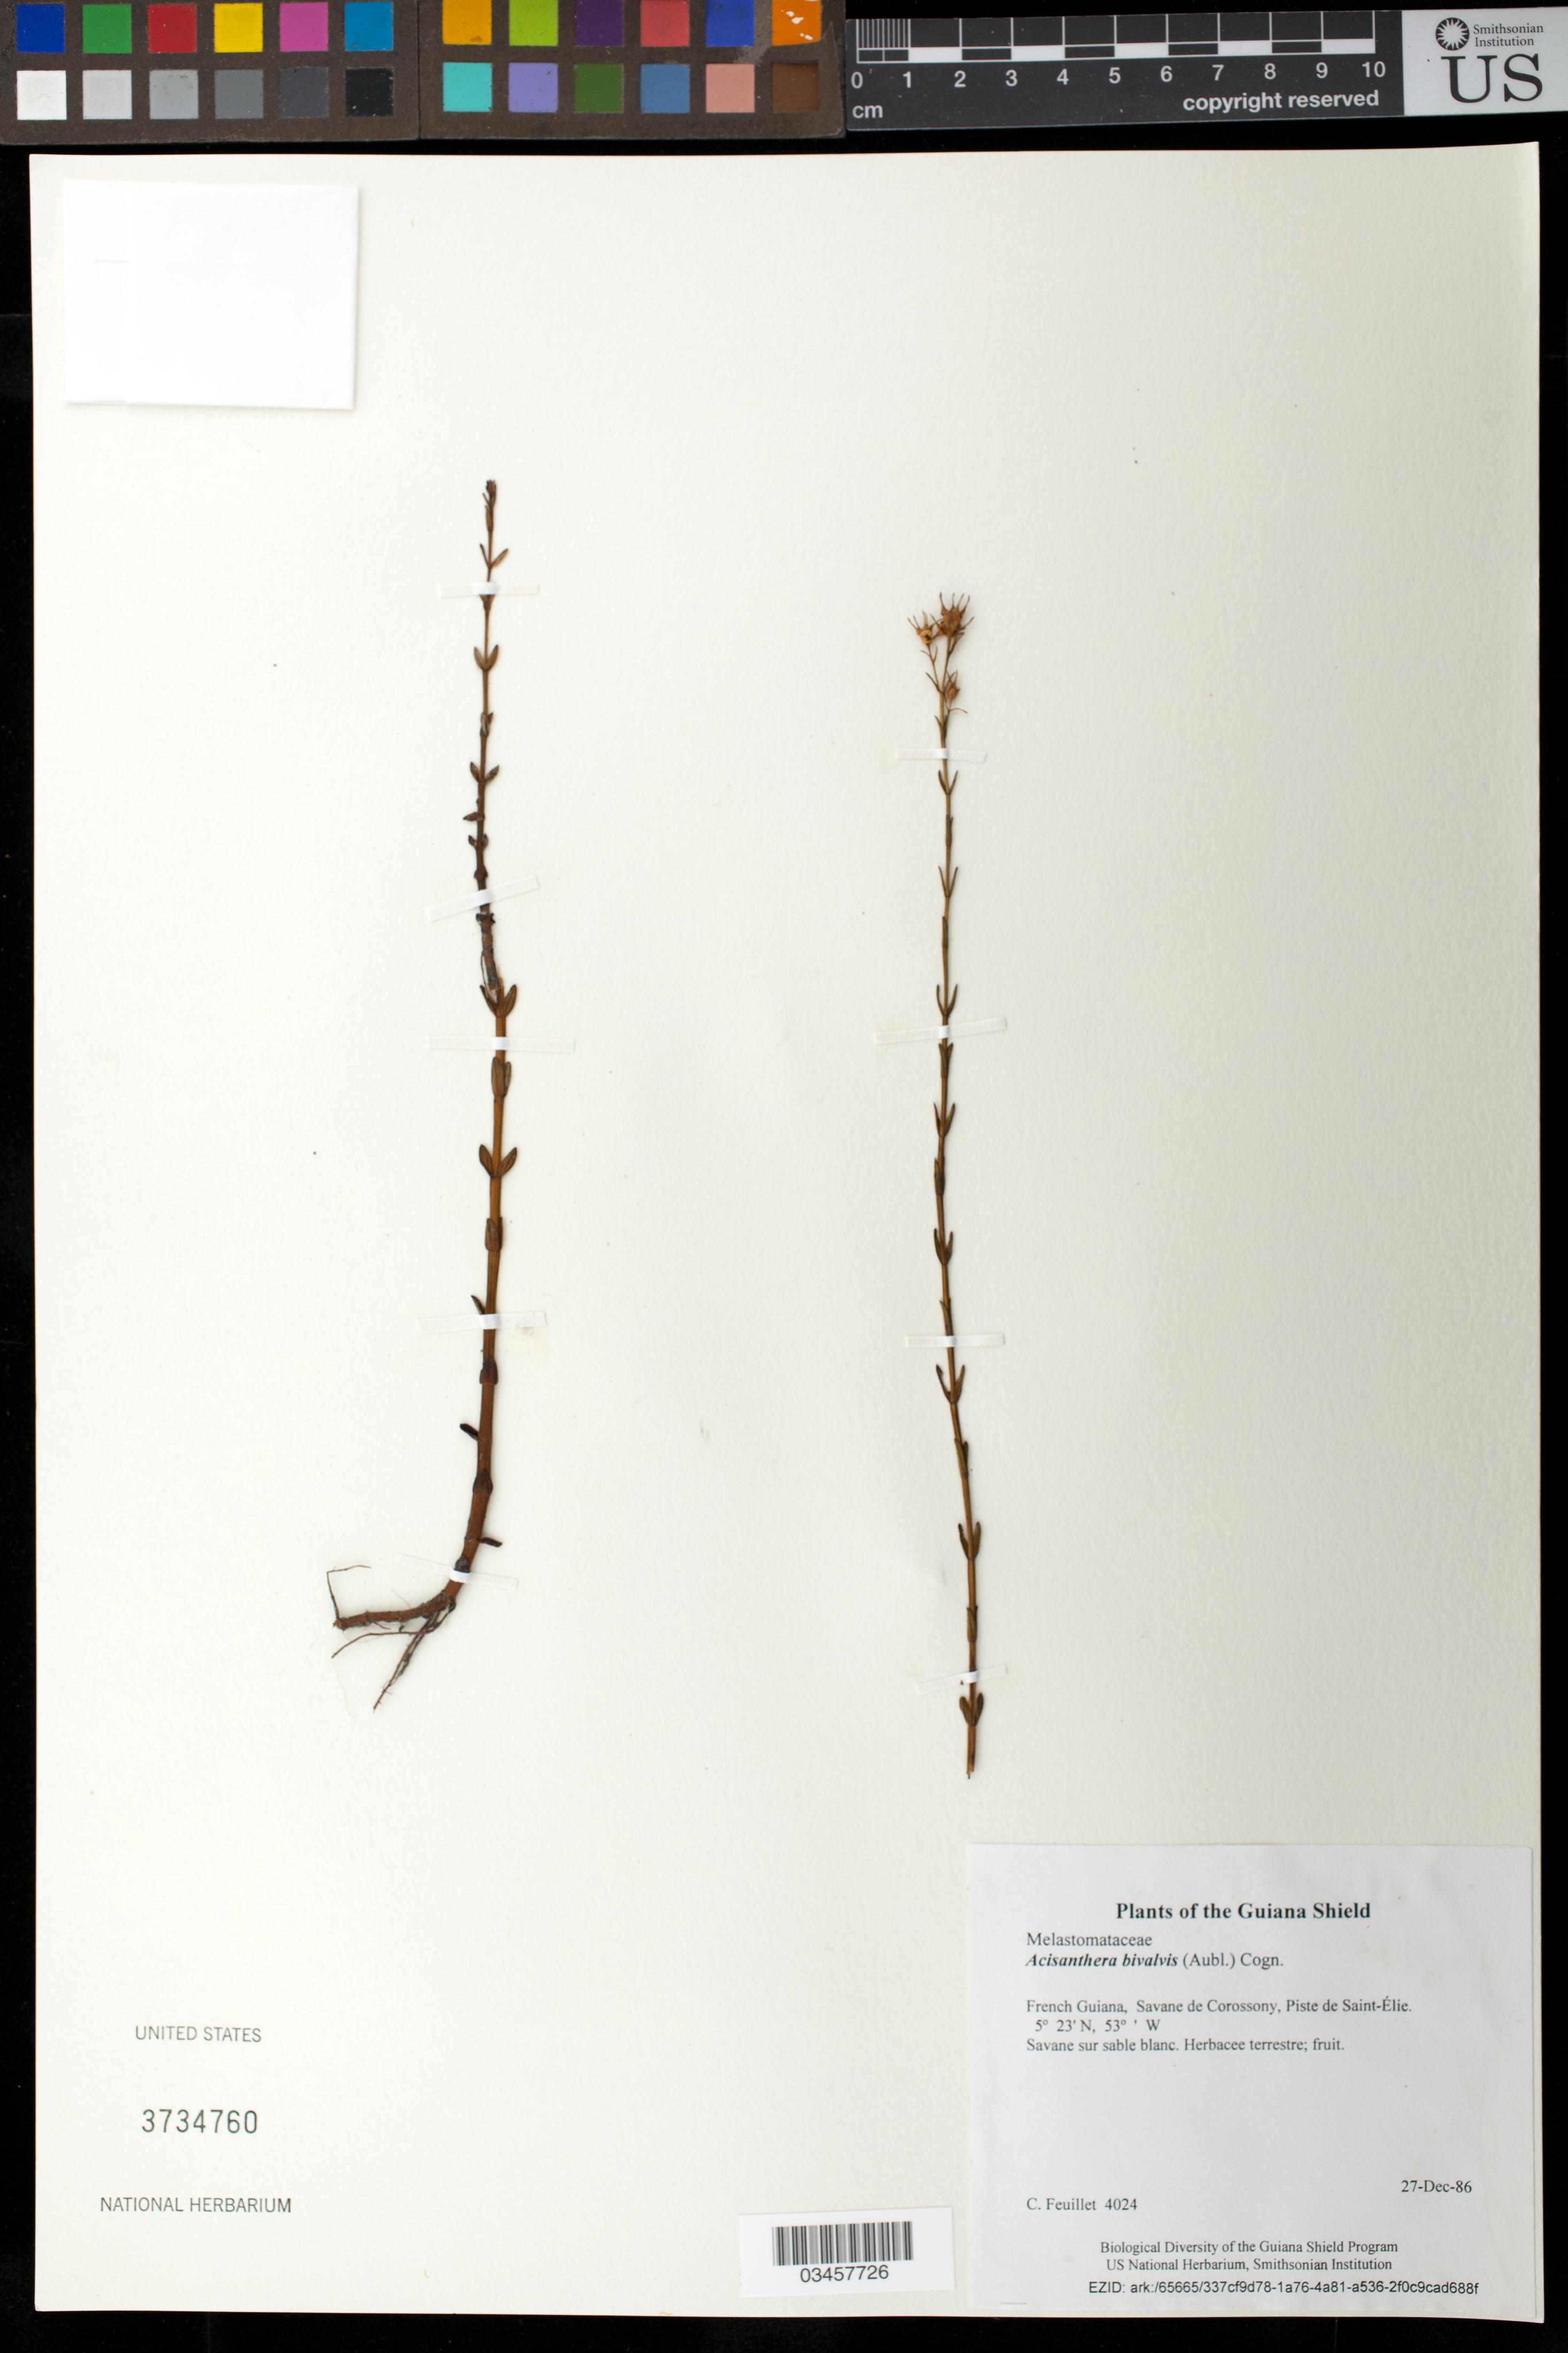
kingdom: Plantae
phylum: Tracheophyta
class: Magnoliopsida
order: Myrtales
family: Melastomataceae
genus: Noterophila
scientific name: Noterophila bivalvis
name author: (Aubl.) Kriebel & M.J. Rocha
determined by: Nunes da Silva, Diego, (RB), Jardim Botanico do Rio de Janeiro - Herbario (BRAZIL)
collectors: C. Feuillet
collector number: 4024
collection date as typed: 27-Dec-86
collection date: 1986-12-27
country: French Guiana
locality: Savane de Corossony, Piste de Saint-Élie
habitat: Savane sur sable blanc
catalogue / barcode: US 3734760